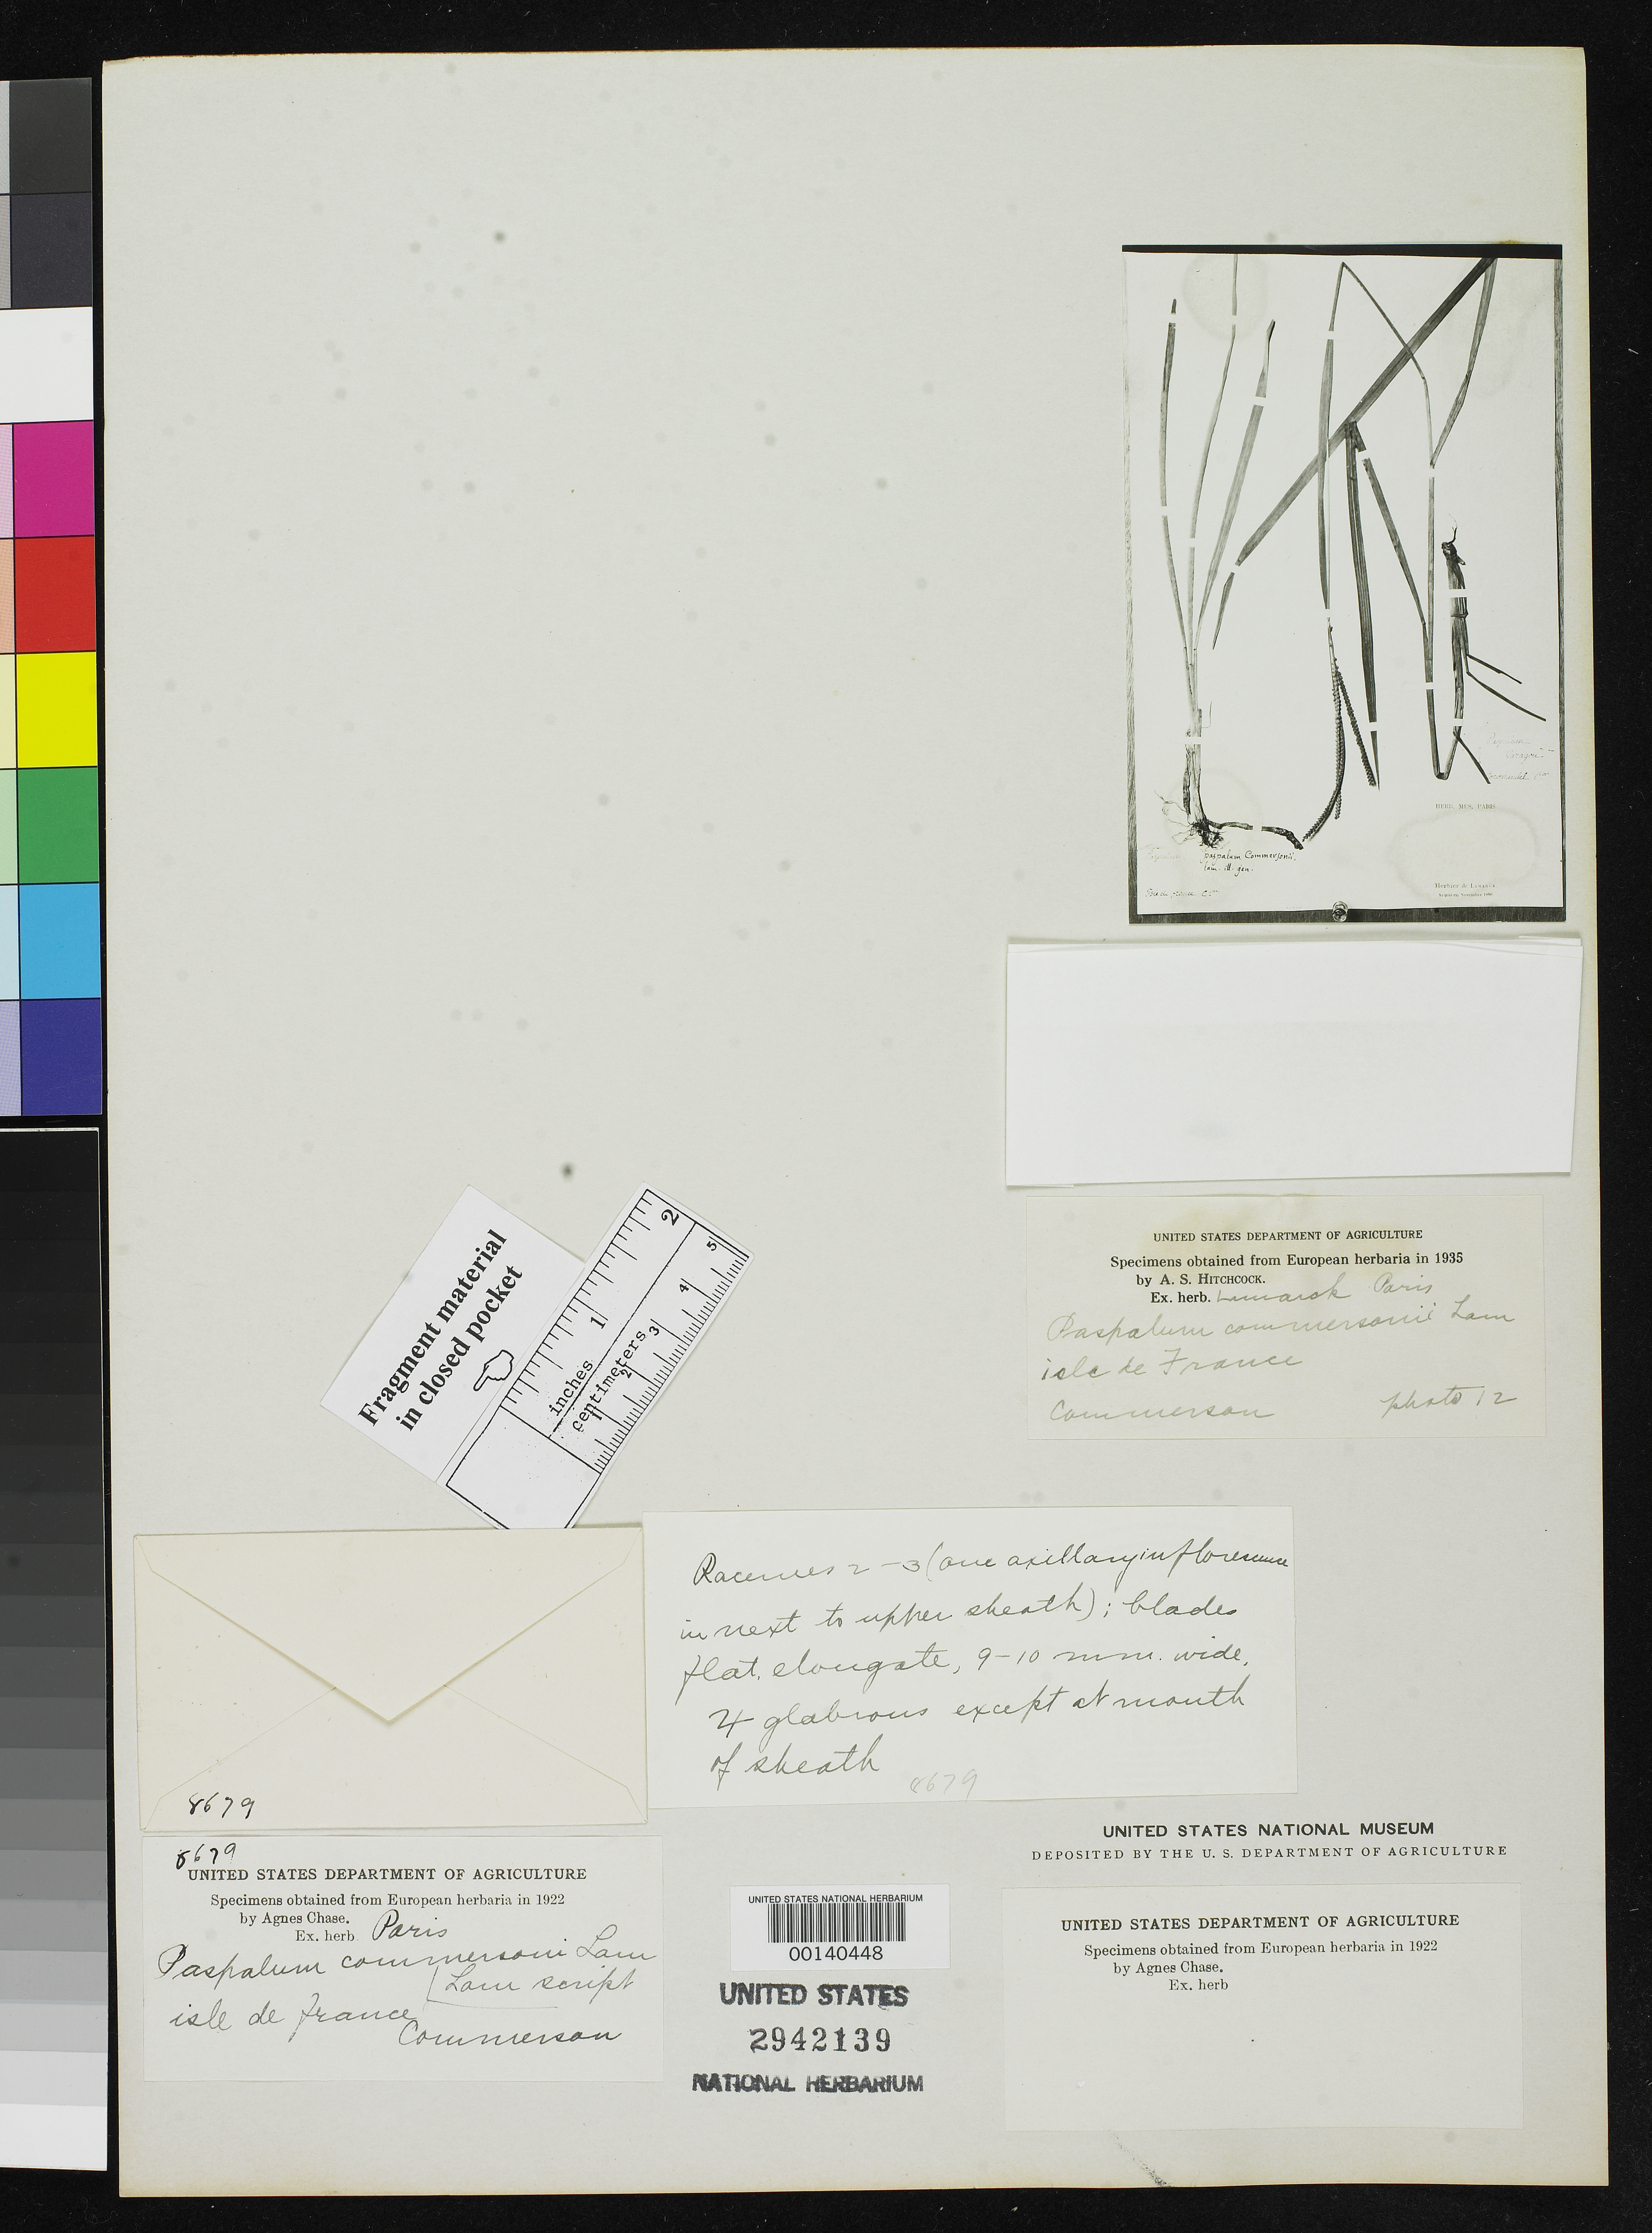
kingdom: Plantae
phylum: Tracheophyta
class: Liliopsida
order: Poales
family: Poaceae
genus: Paspalum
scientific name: Paspalum commersonii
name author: Lam.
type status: Type Fragment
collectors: P. Commerson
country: Seychelles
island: Aldabra Atoll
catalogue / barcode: US 2942139